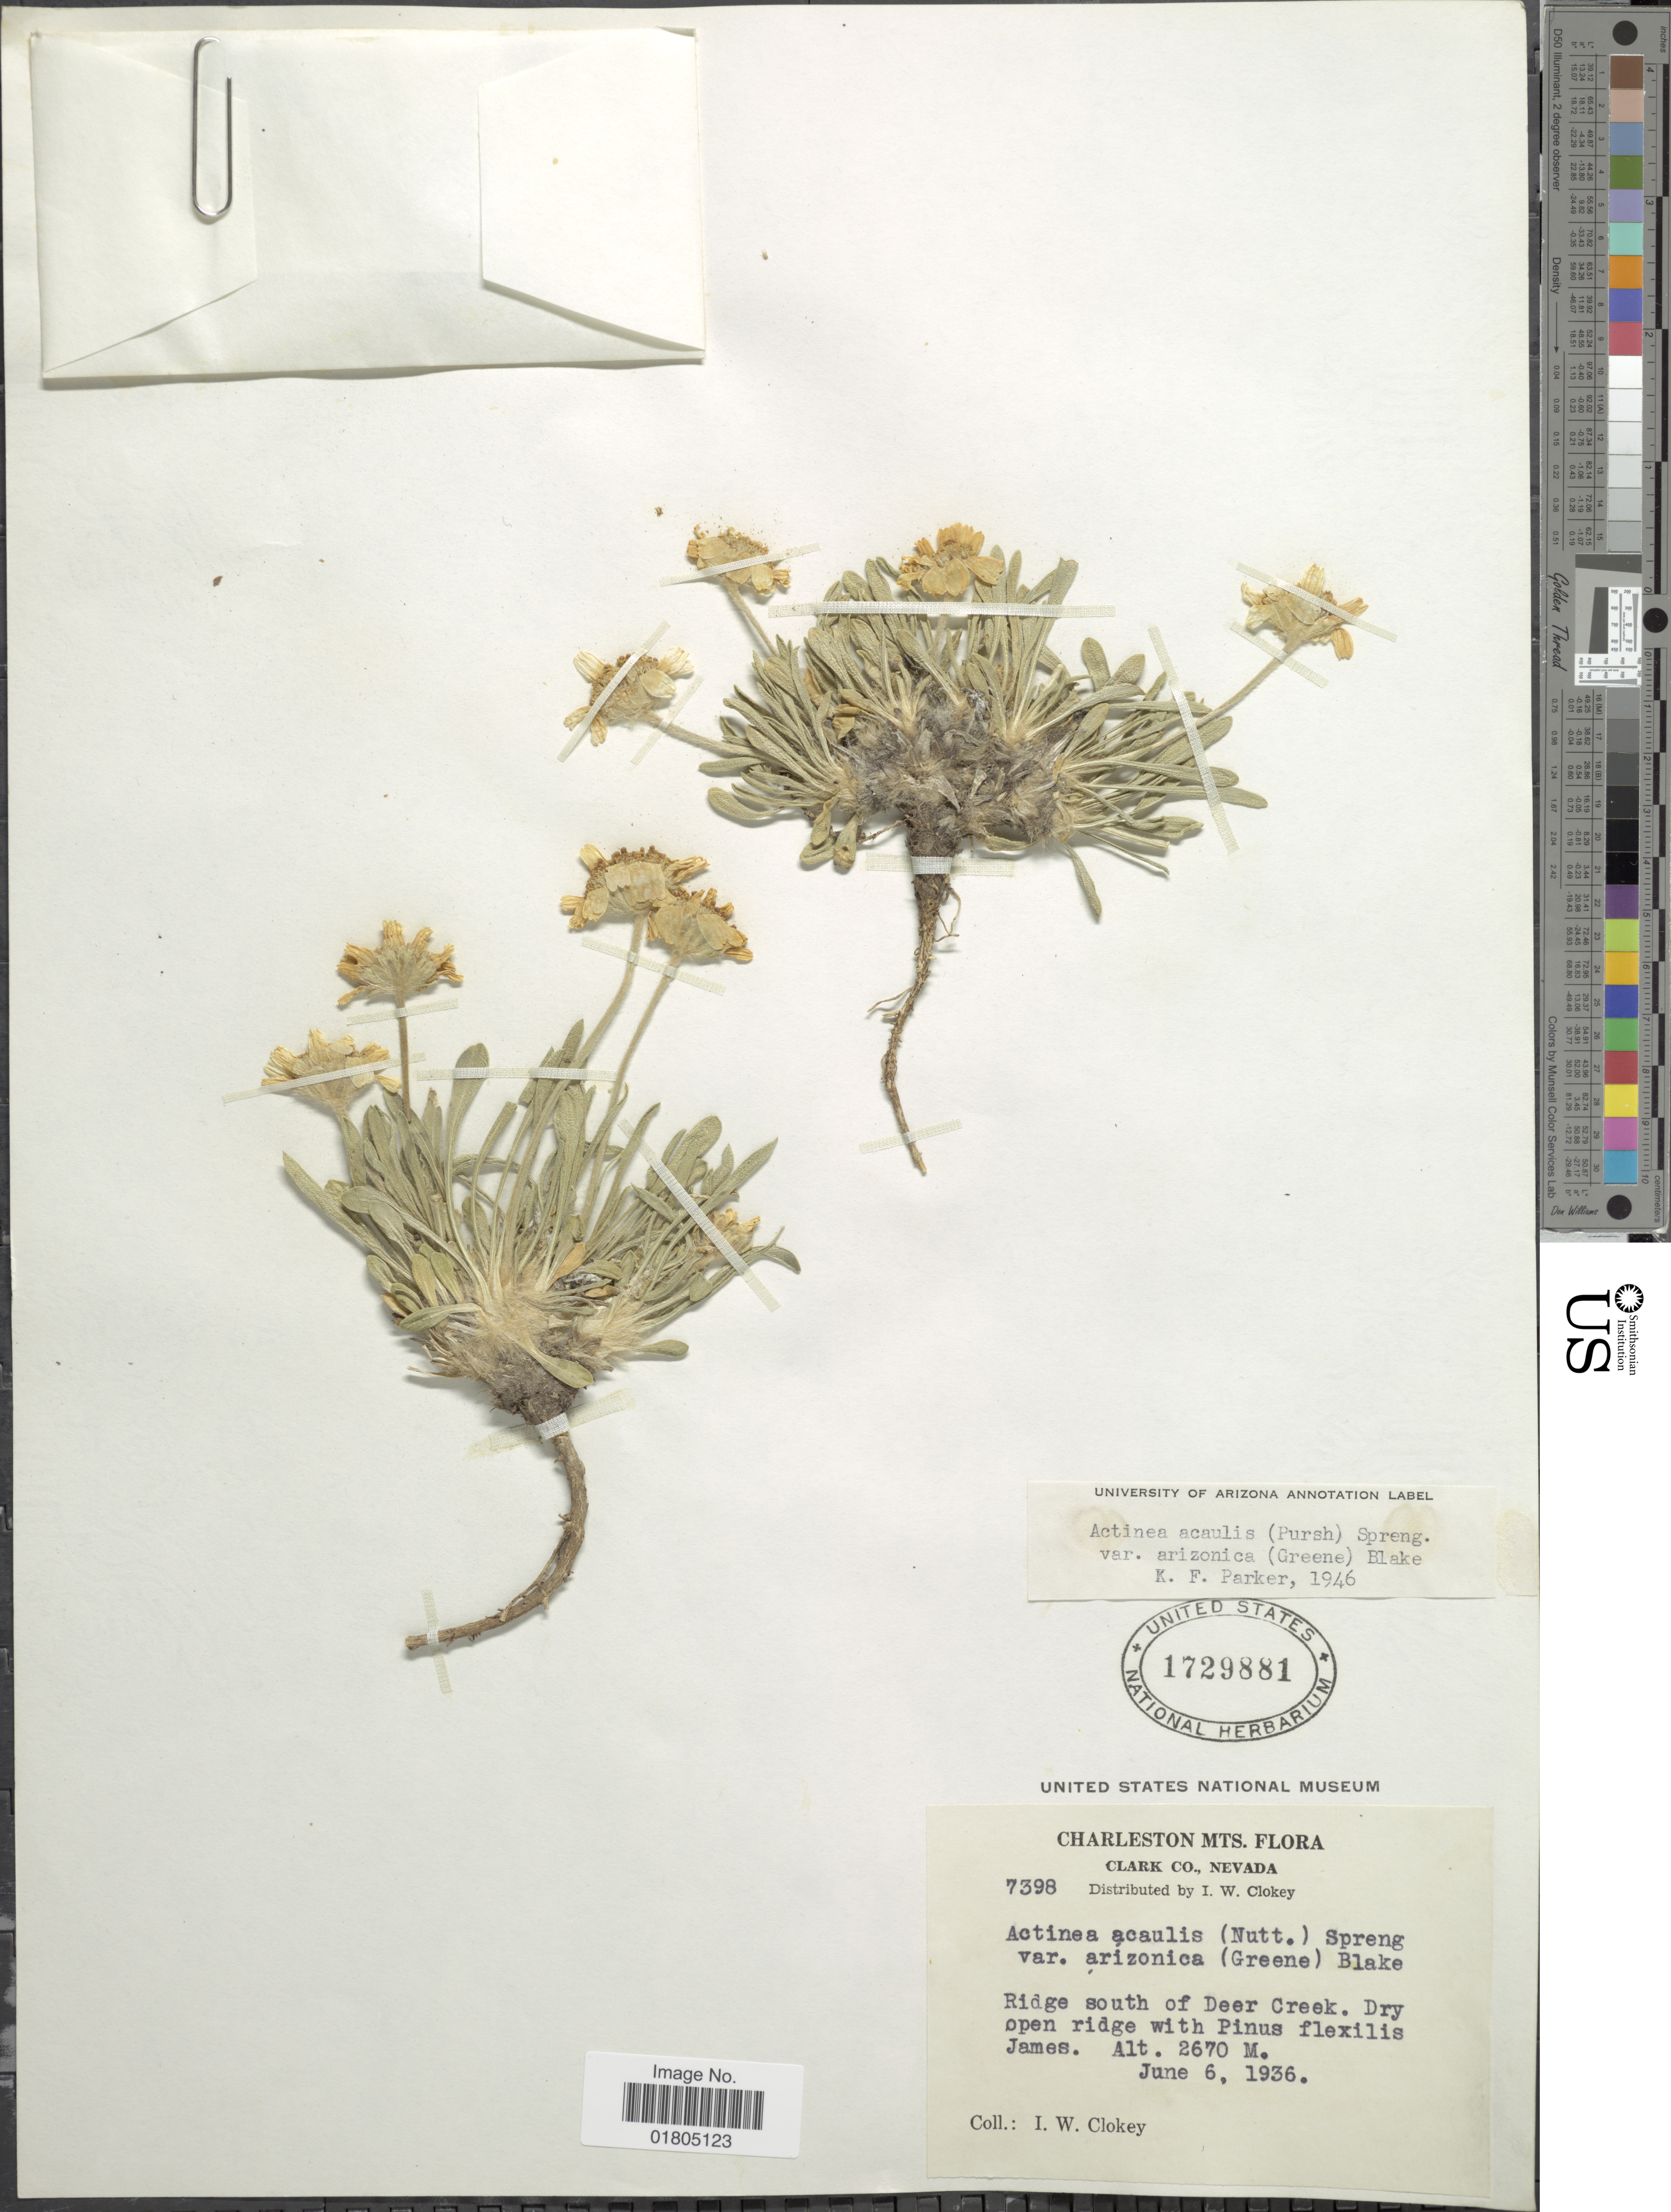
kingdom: Plantae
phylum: Tracheophyta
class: Magnoliopsida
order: Asterales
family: Asteraceae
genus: Actinea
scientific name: Actinea acaulis var. arizonica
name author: (Greene) S.F. Blake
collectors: I. W. Clokey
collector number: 7398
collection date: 1936-06-06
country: United States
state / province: Nevada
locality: Charleston Mts., Clark Co., Nevada, Ridge south of Deer Creek, Dry open ridge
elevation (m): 2670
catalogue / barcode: US 1729881